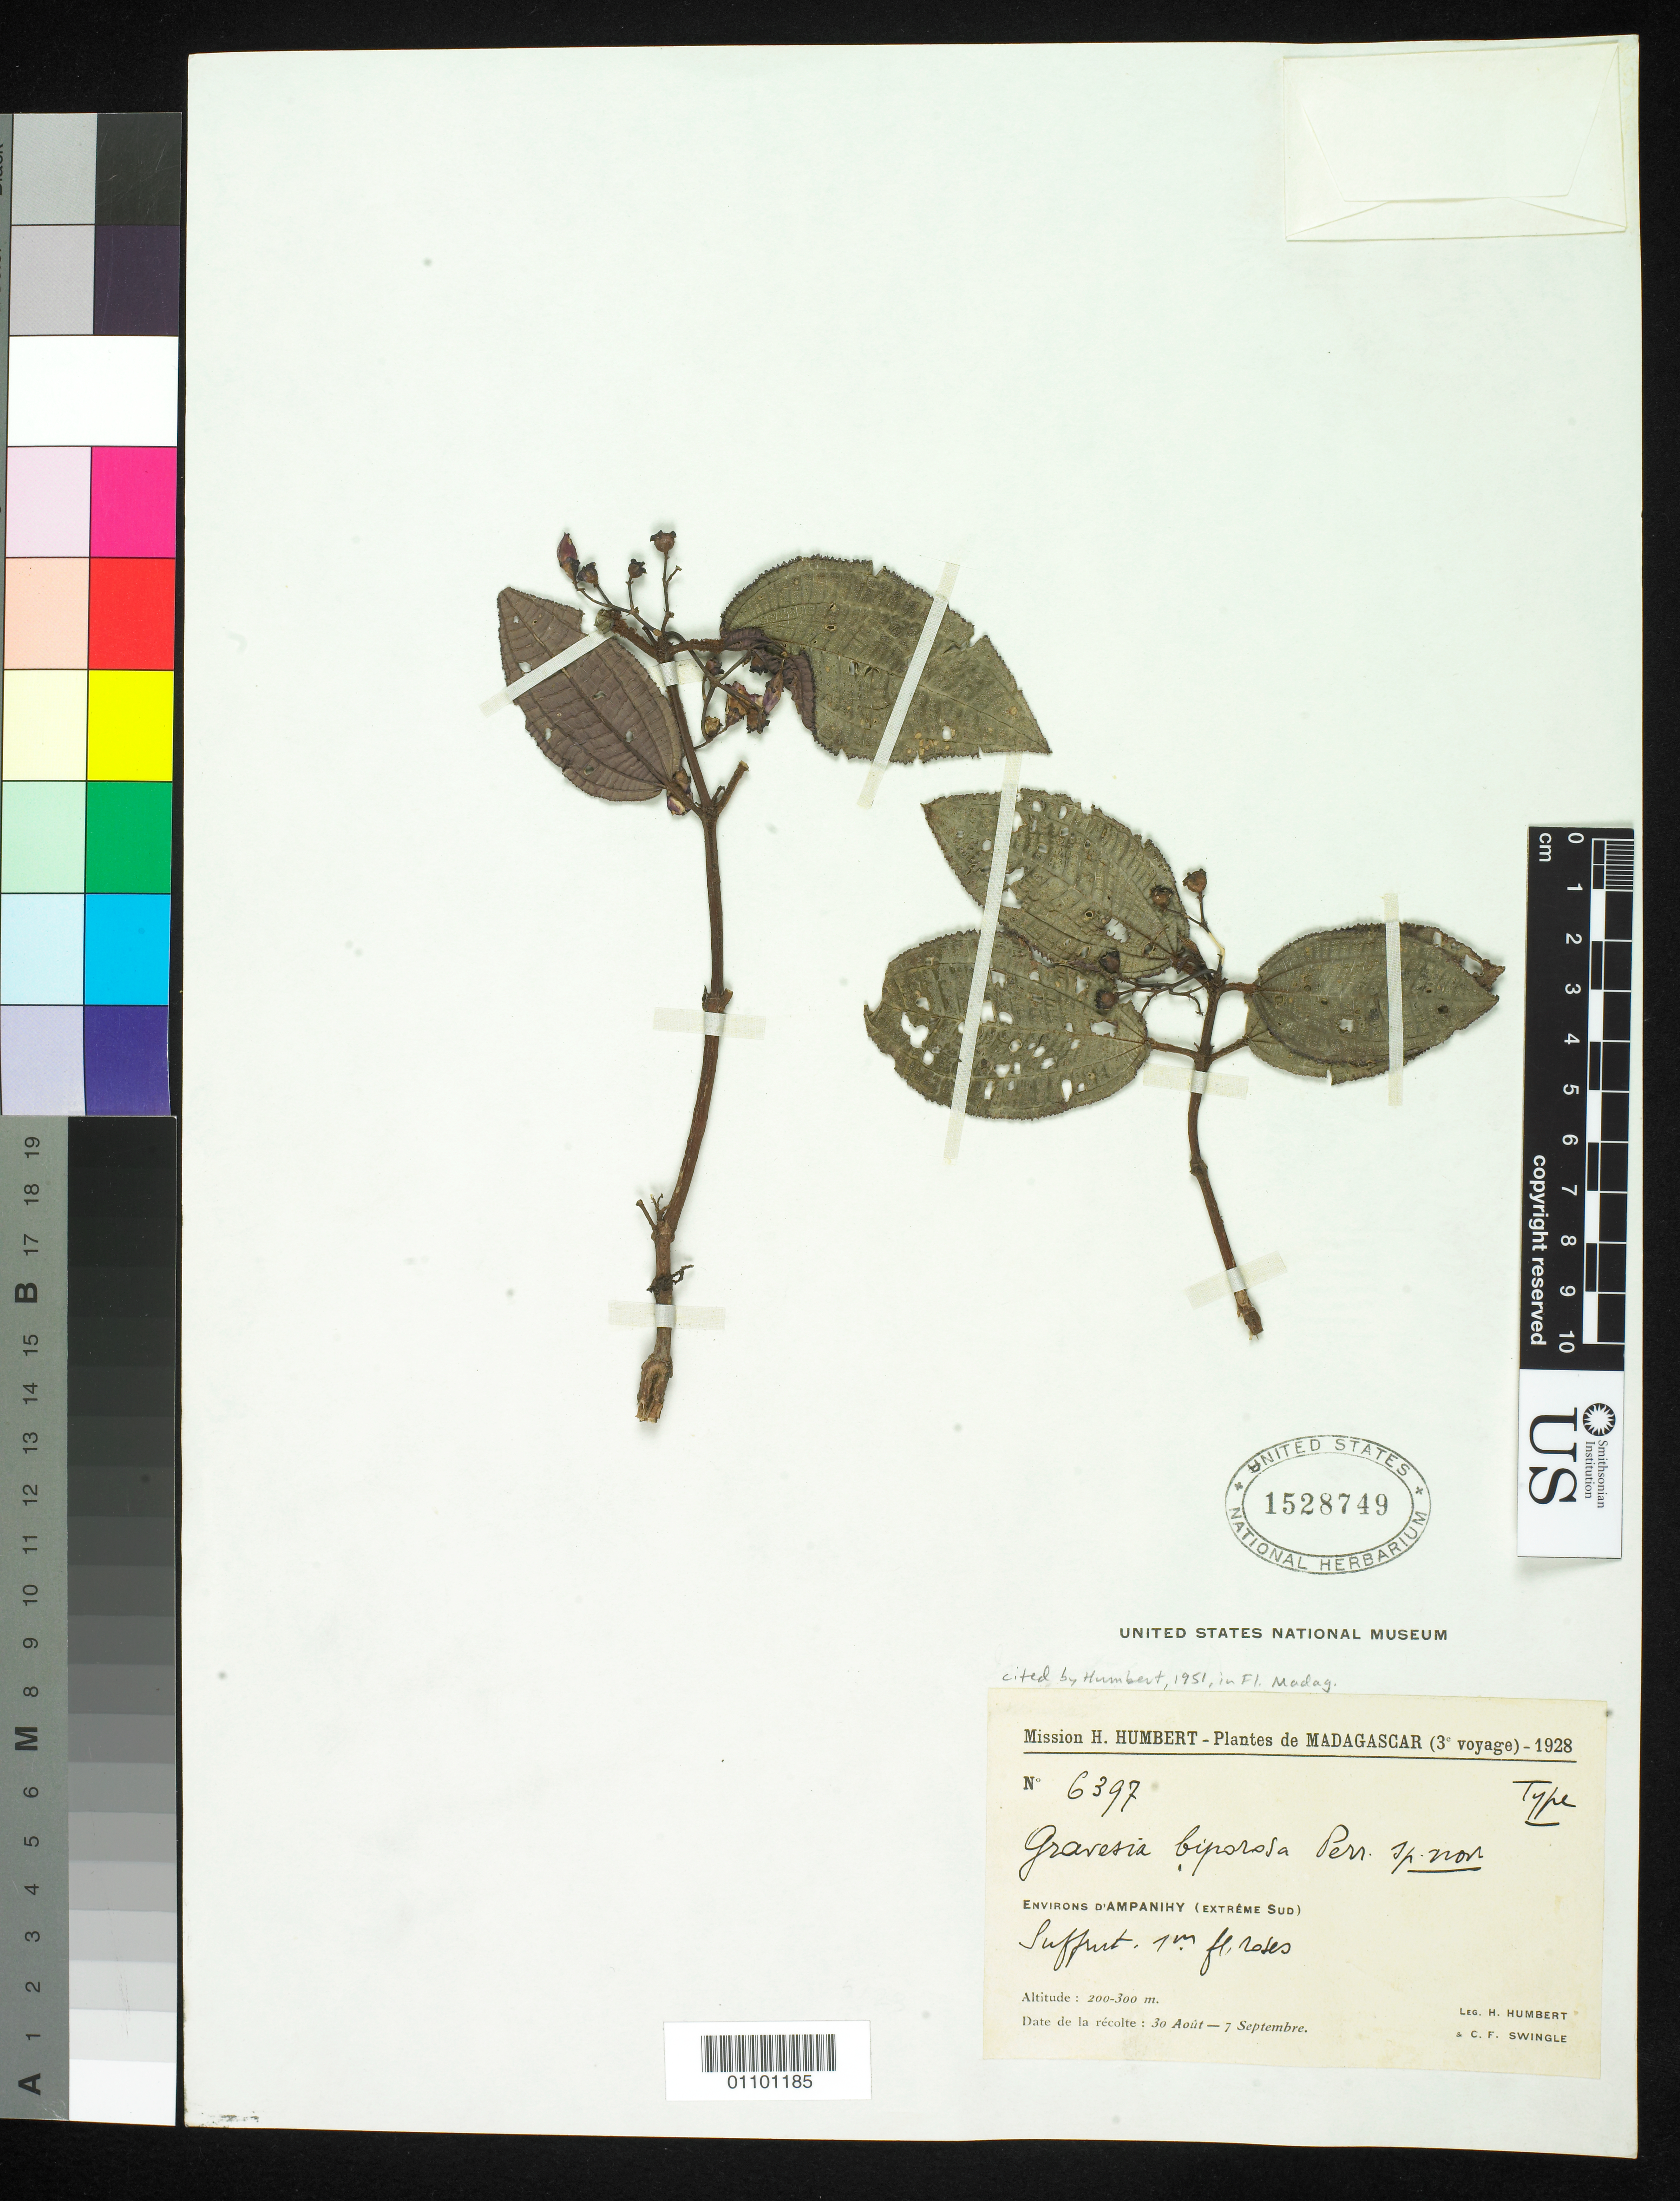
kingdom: Plantae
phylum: Tracheophyta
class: Magnoliopsida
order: Myrtales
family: Melastomataceae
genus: Gravesia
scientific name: Gravesia biporosa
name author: H. Perrier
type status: Syntype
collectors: H. Humbert & C. Swingle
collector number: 6397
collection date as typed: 30 Aug 1928 to 07 Sep 1928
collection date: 1928-08-30/1928-09-07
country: Madagascar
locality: Environs d'Ampanihy (extreme sud).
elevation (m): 200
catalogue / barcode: US 1528749